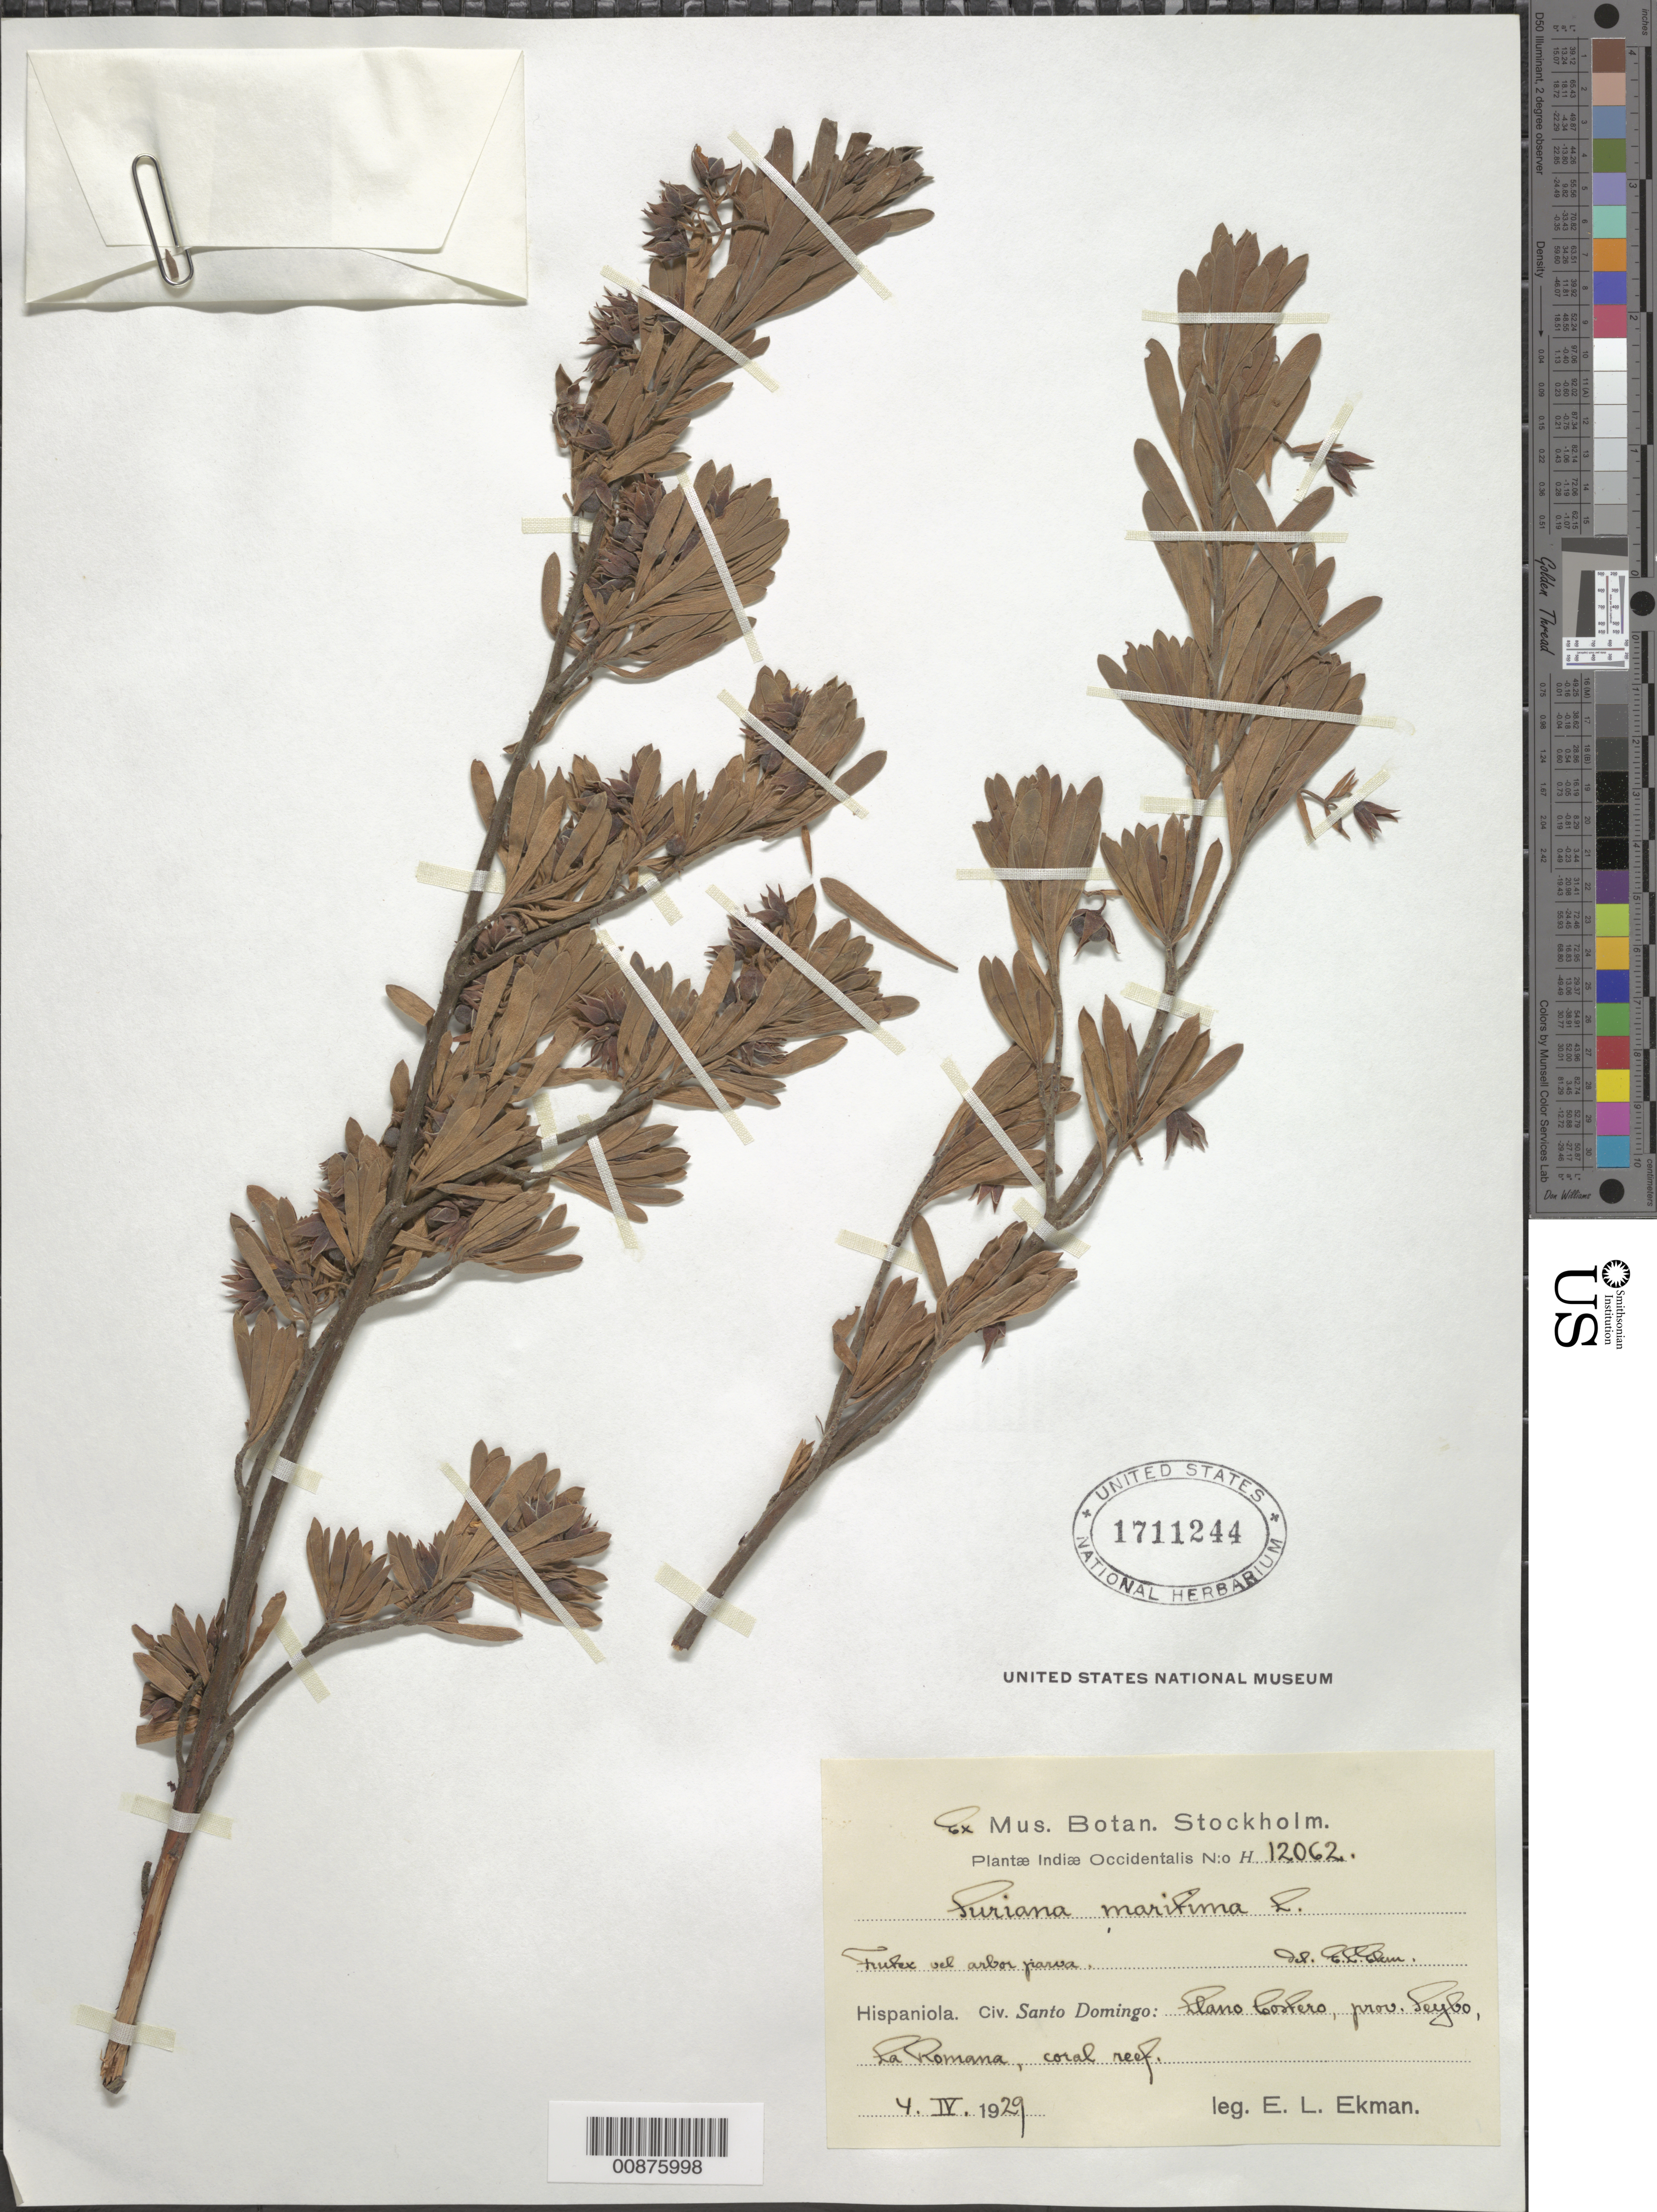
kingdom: Plantae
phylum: Tracheophyta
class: Magnoliopsida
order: Fabales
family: Surianaceae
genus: Suriana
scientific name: Suriana maritima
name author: L.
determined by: Ekman, E. L.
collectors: E. L. Ekman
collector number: H 12062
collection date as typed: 04 Apr 1929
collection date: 1929-04-04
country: Dominican Republic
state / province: El Seibo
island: Hispaniola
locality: Llano Costero, La Romana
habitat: Coral reef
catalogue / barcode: US 1711244